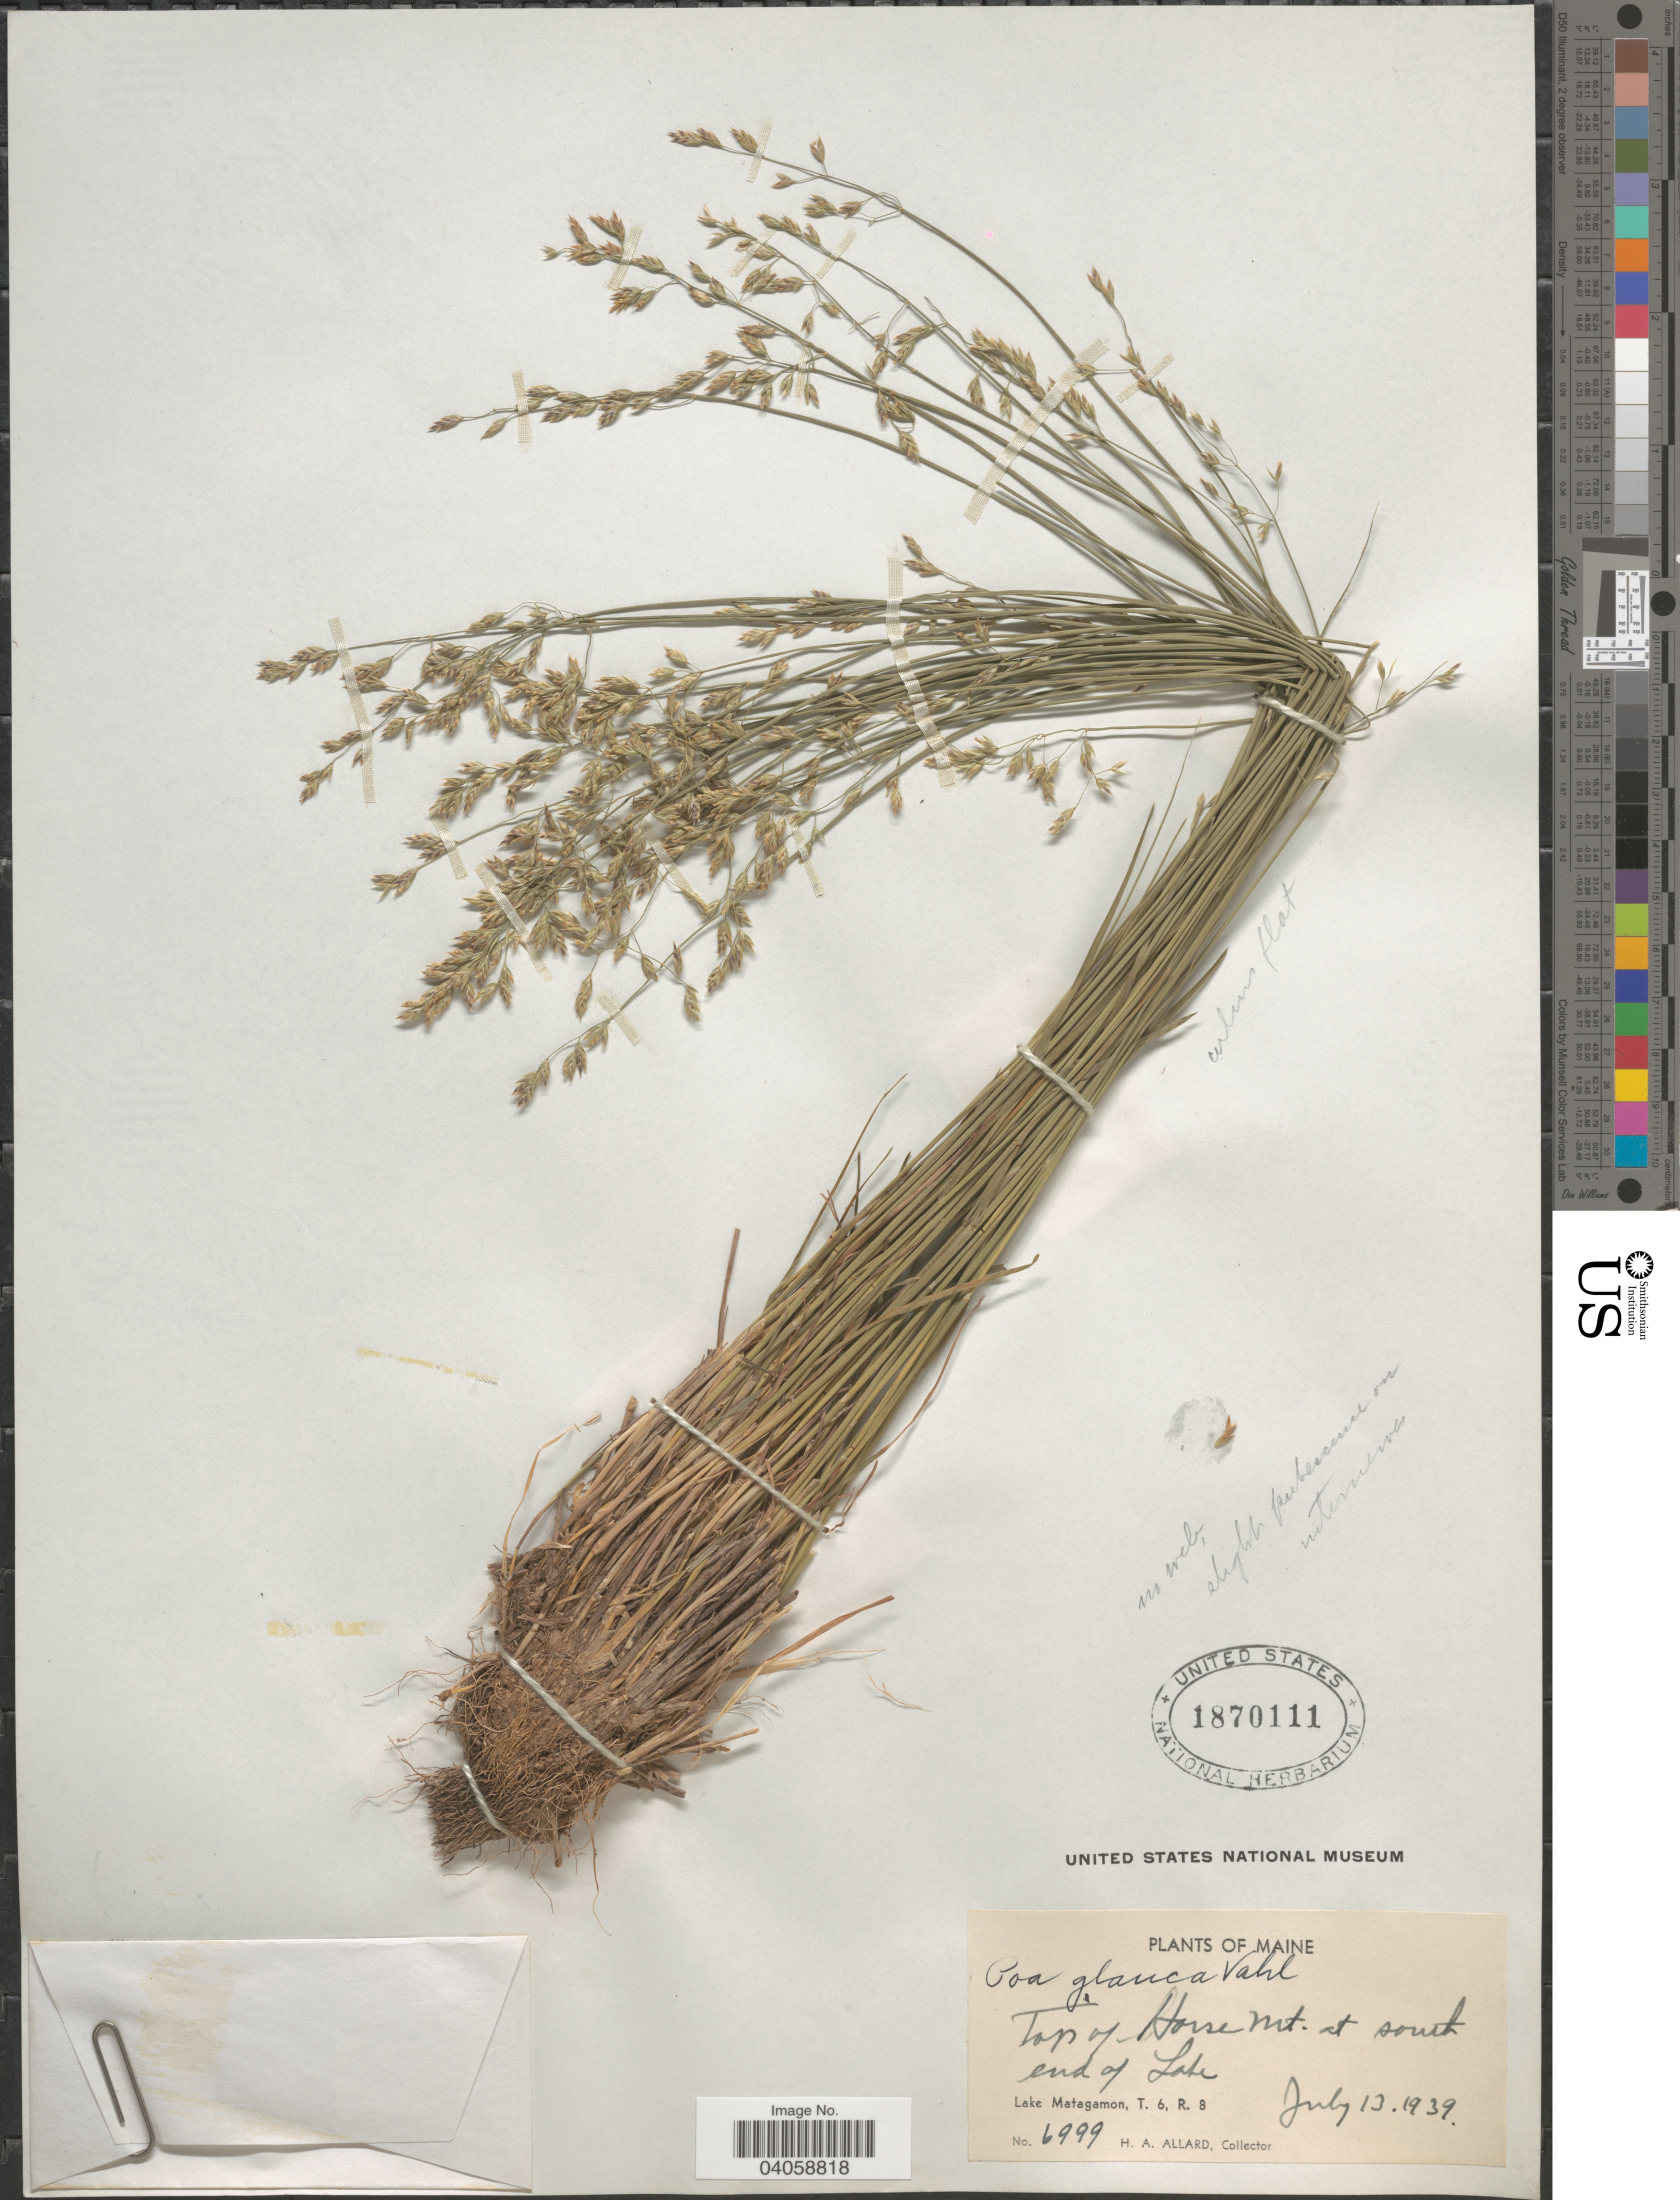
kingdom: Plantae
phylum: Tracheophyta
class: Liliopsida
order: Poales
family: Poaceae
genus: Poa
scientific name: Poa glauca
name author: Vahl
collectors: H. A. Allard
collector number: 6999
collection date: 1939-07-13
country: United States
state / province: Maine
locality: Top of Horse Mt. at south end of Lake. Lake Matagamon, T. 6, R. 8.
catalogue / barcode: US 1870111